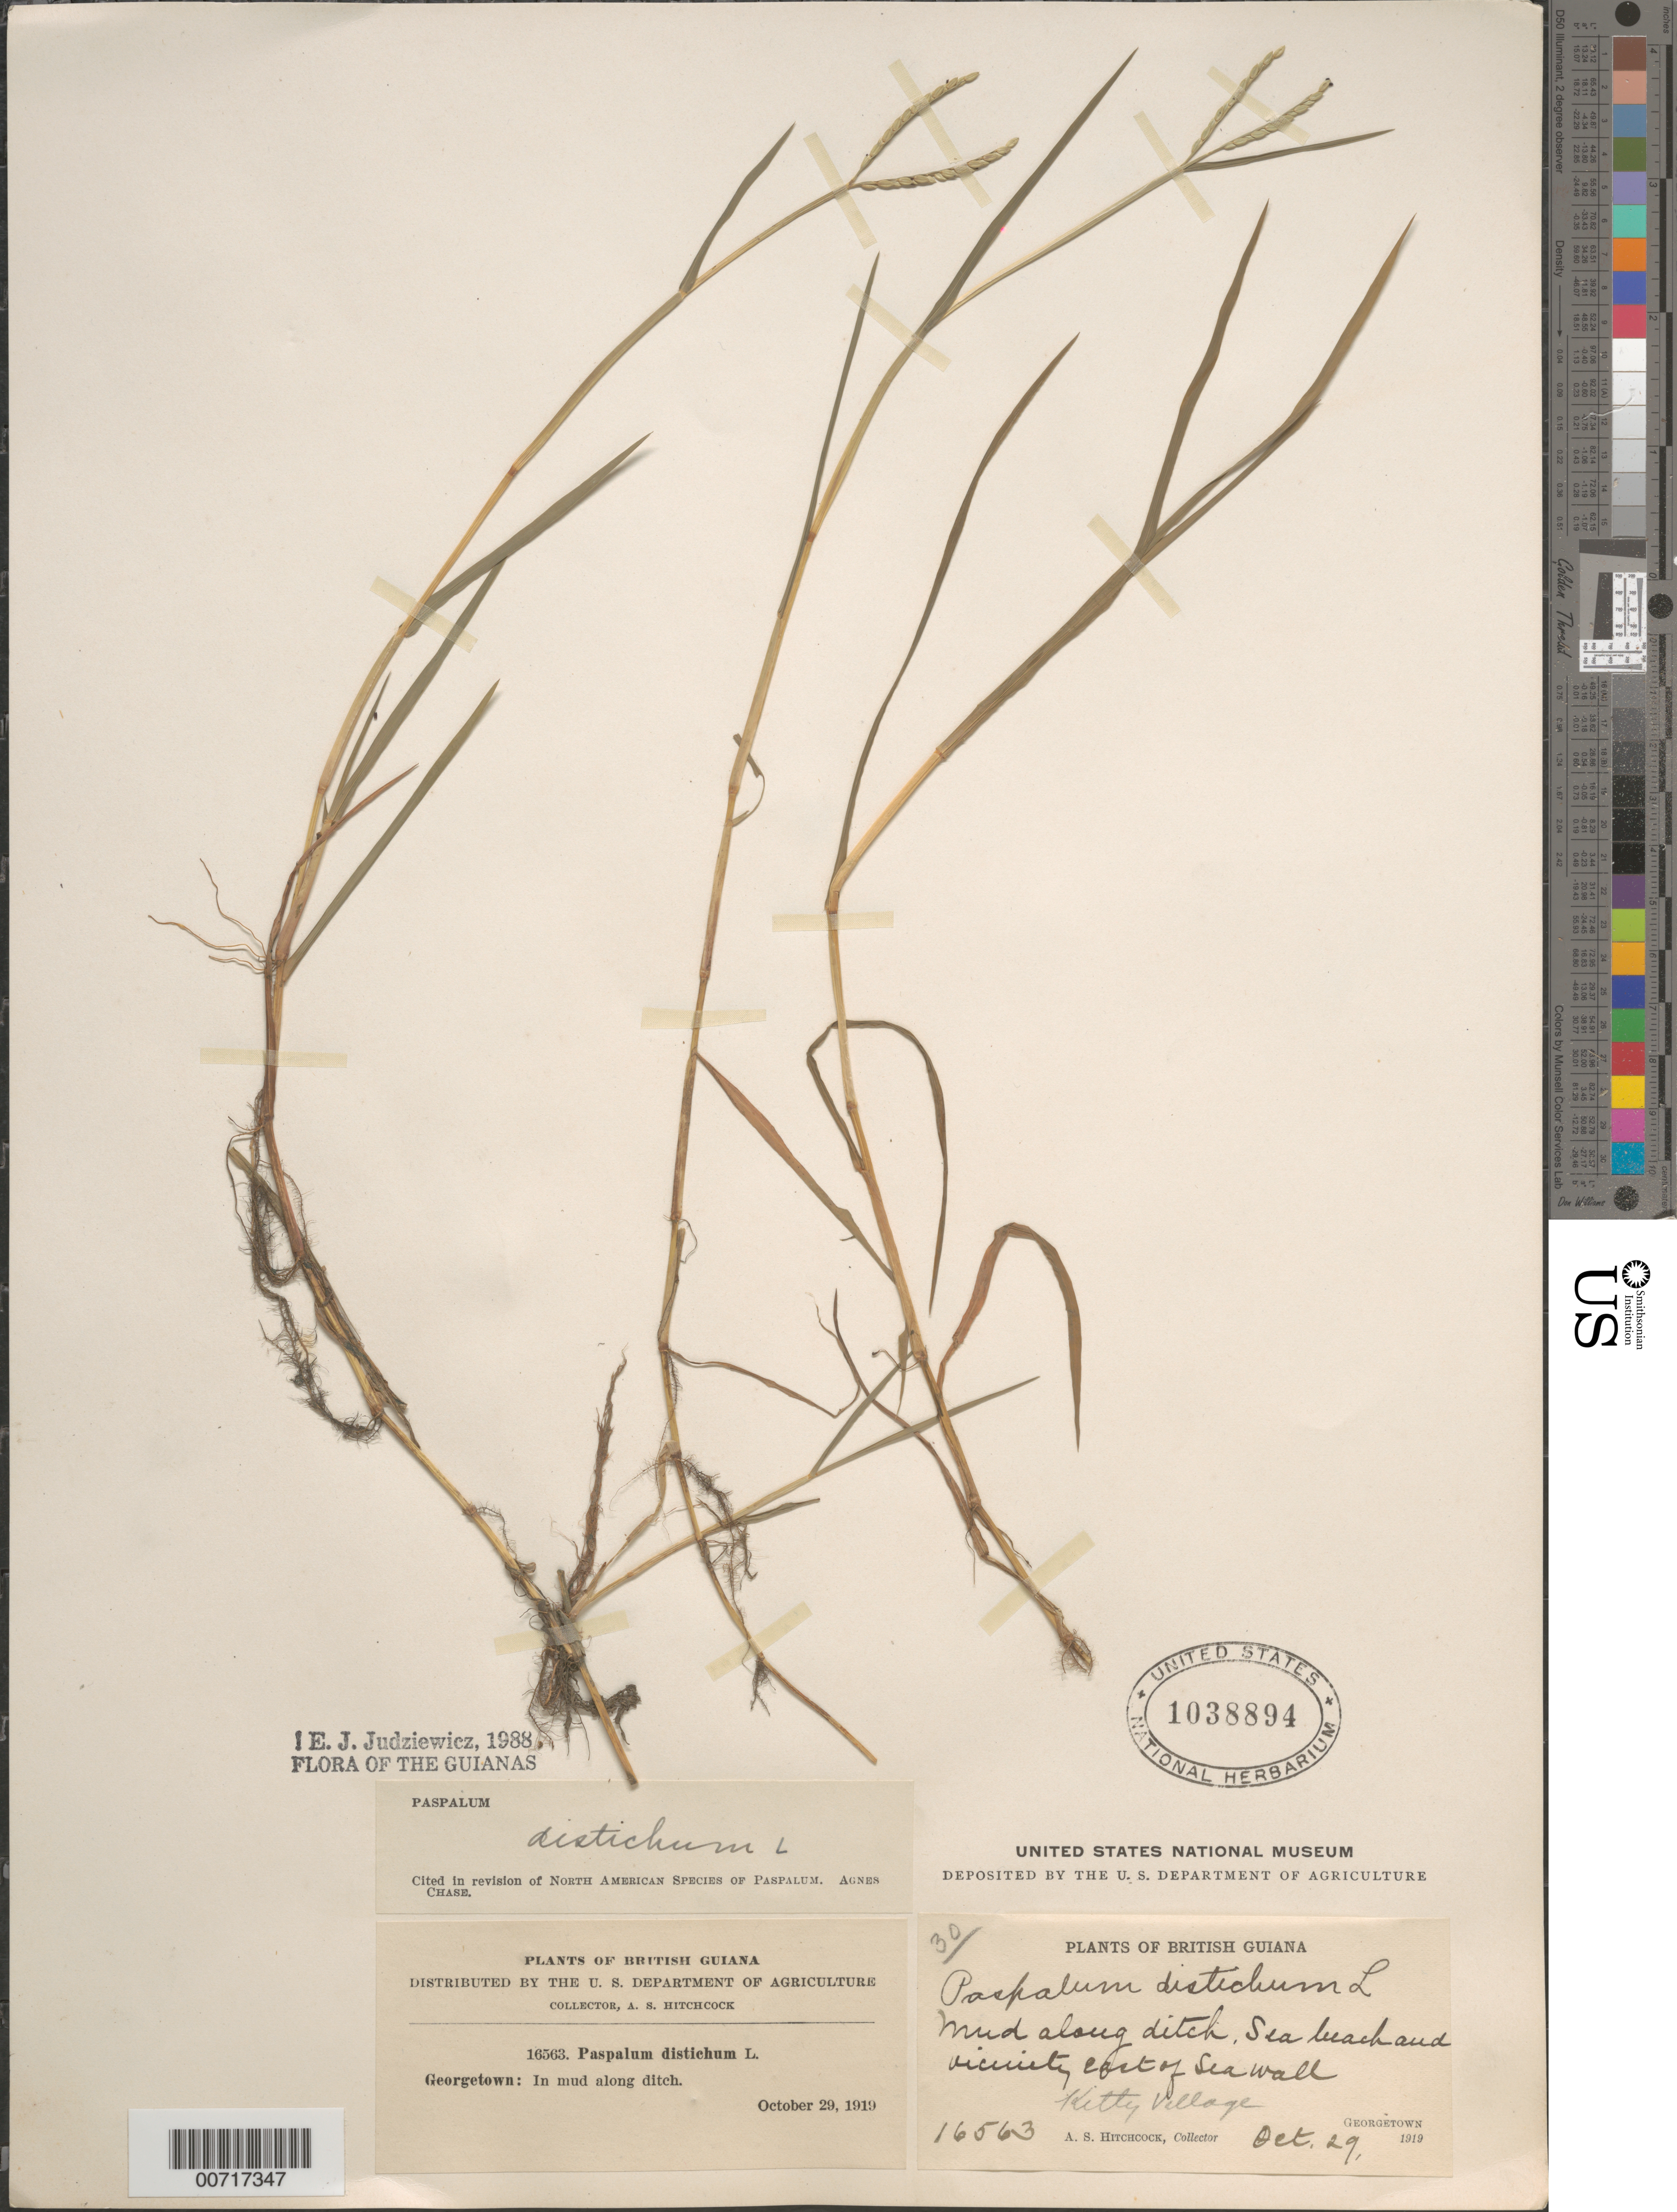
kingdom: Plantae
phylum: Tracheophyta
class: Liliopsida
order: Poales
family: Poaceae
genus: Paspalum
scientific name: Paspalum distichum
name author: L.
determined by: Judziewicz, E. J.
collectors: A. S. Hitchcock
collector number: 16563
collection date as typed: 29-Oct-19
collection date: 1919-10-29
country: Guyana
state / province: Demerara-Mahaica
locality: Georgetown, seacoast E of sea wall, Kitty Village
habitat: Mud along ditch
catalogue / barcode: US 1038894